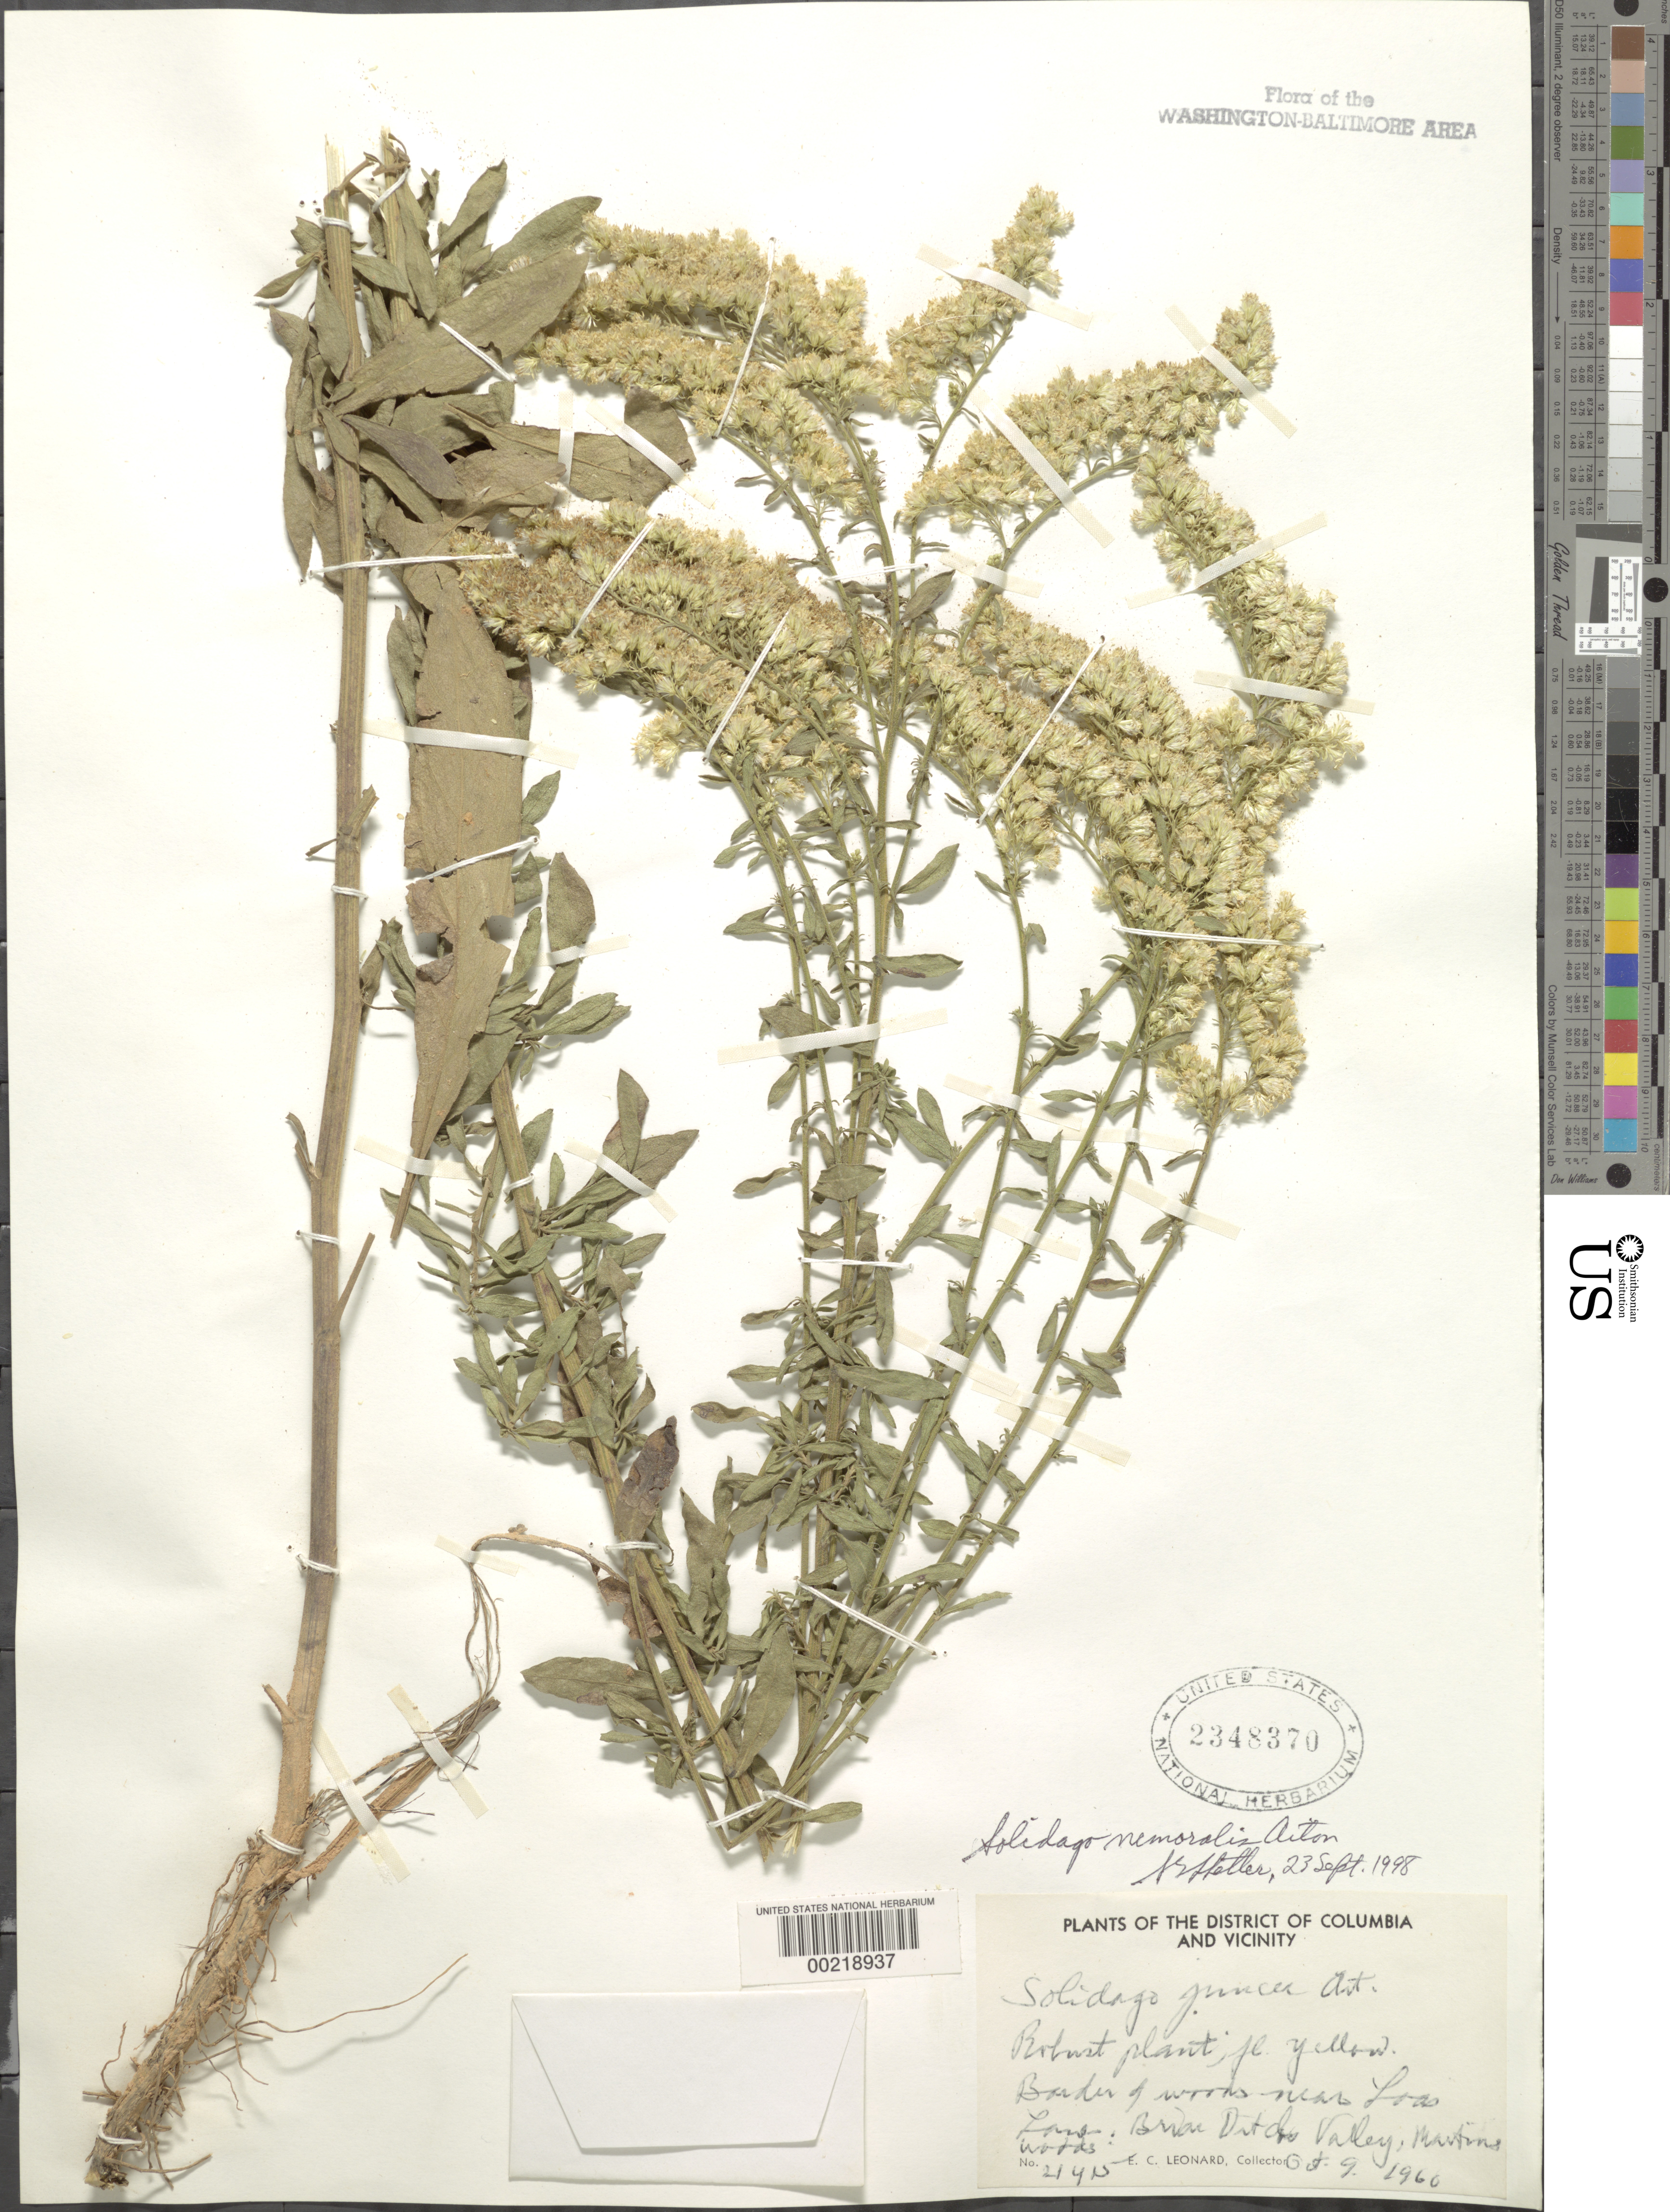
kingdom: Plantae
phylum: Tracheophyta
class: Magnoliopsida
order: Asterales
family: Asteraceae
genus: Solidago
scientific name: Solidago nemoralis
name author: Aiton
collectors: E. C. Leonard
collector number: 21415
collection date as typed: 09 Oct 1960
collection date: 1960-10-09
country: United States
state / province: Maryland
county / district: Prince George's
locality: Loas Lane Briar Ditch Valley below Martins Lane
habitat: Border of woods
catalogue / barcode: US 2348370